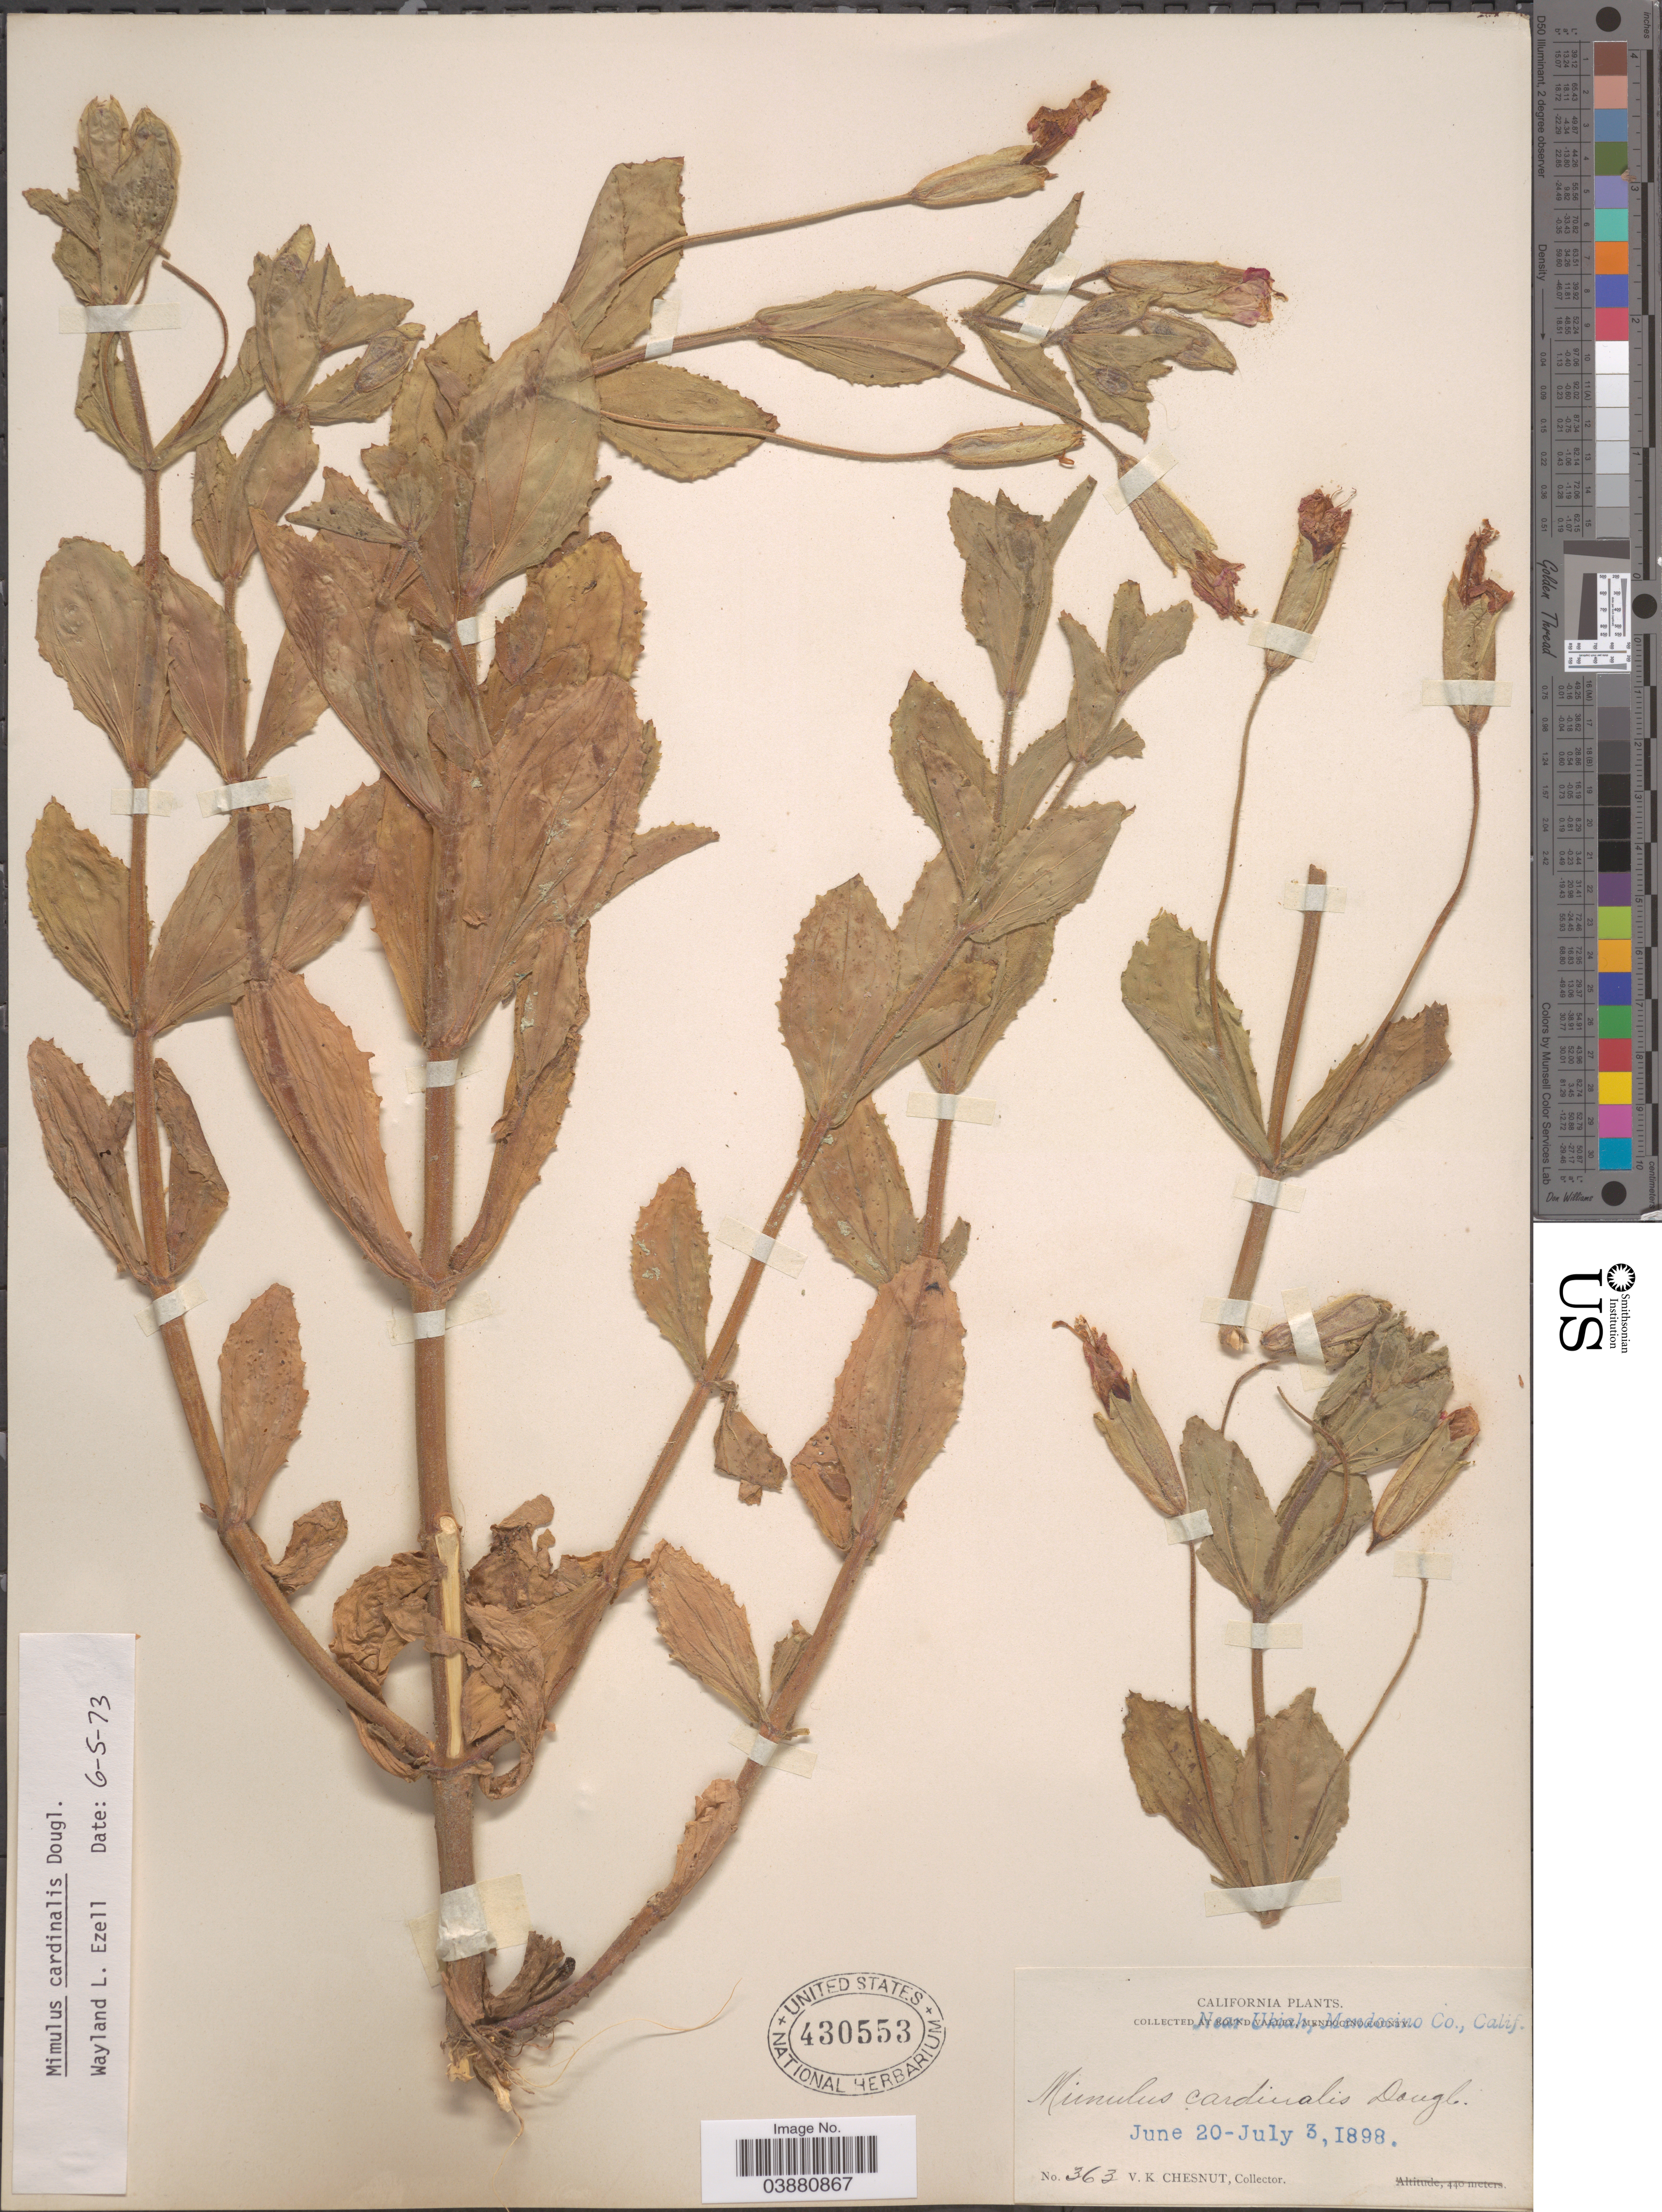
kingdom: Plantae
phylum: Tracheophyta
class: Magnoliopsida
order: Lamiales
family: Phrymaceae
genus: Mimulus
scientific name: Mimulus cardinalis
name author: Douglas ex Benth.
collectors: V. Chesnut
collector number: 363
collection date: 1898-06-20/1898-07-03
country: United States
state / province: California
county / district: Mendocino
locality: Near Ukiah, Mendocino Co.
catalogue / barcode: US 430553